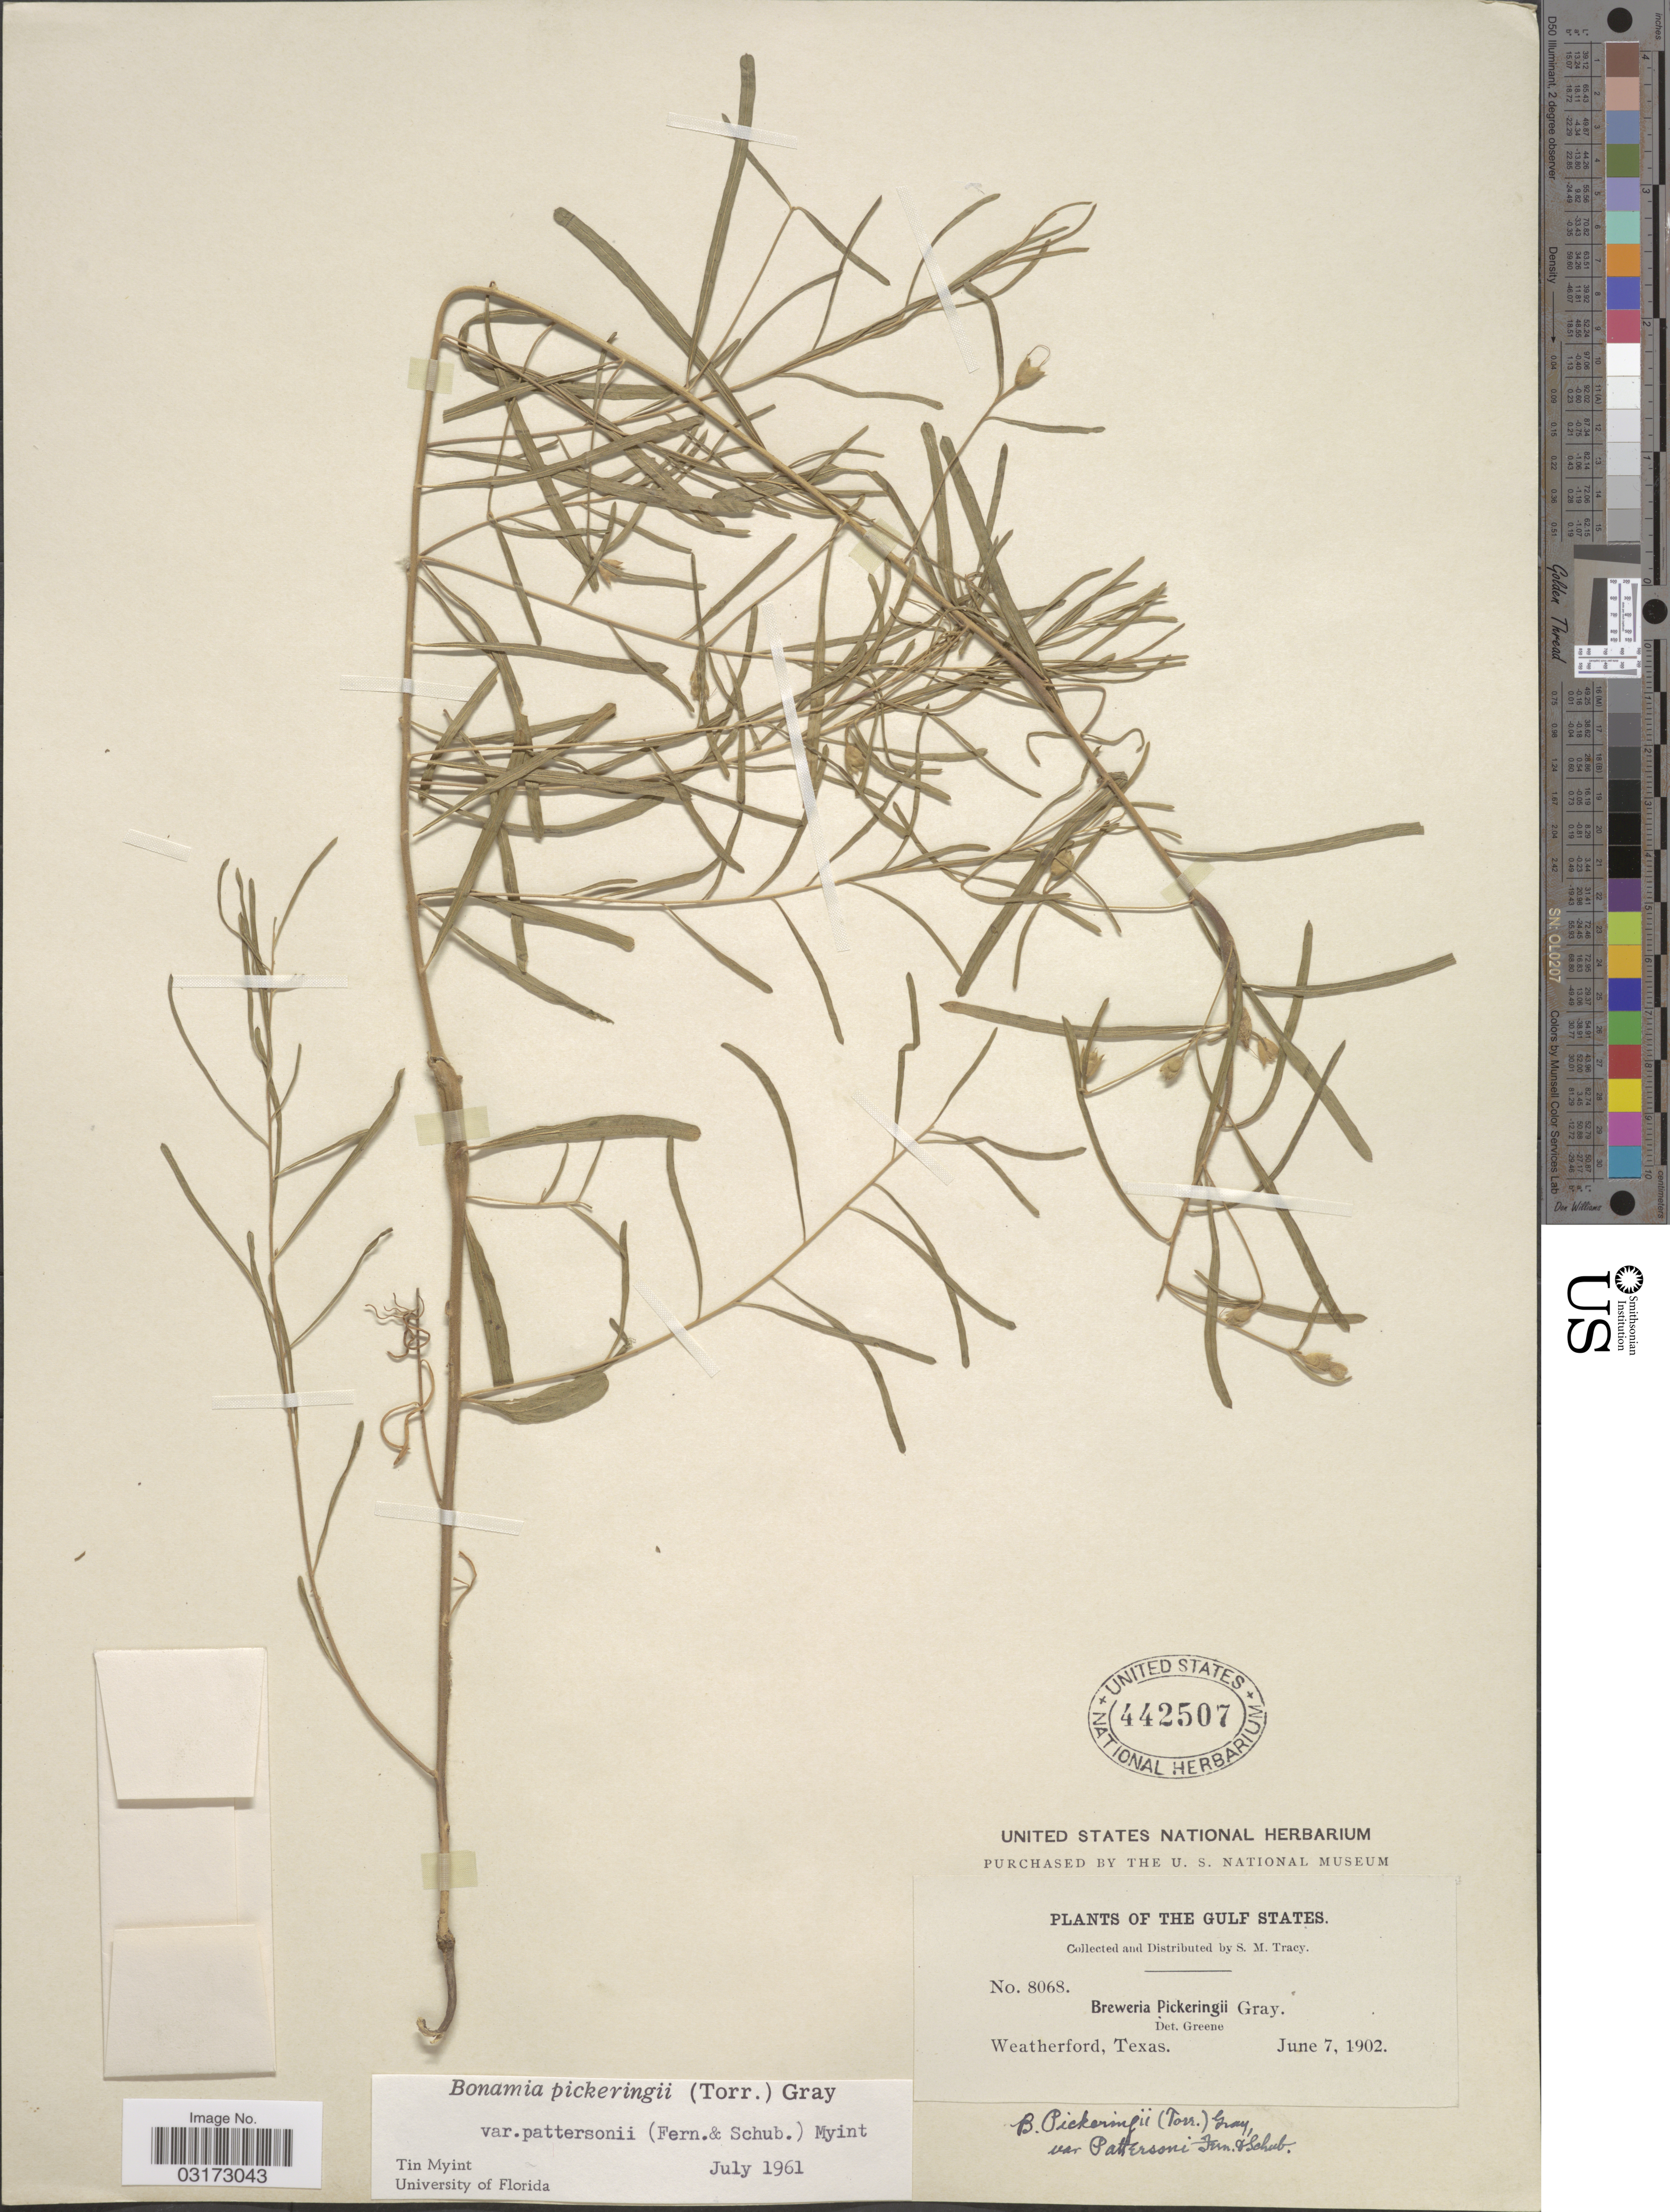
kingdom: Plantae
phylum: Tracheophyta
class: Magnoliopsida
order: Solanales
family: Convolvulaceae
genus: Stylisma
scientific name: Stylisma pickeringii var. pattersonii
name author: (Fernald & B.G. Schub.) Myint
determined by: Strong, Mark T., (BOT), Smithsonian Institution - National Museum of Natural History (UNITED STATES)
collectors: S. M. Tracy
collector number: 8068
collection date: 1902-06-07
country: United States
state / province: Texas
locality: The Gulf States. Weatherford.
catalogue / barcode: US 442507